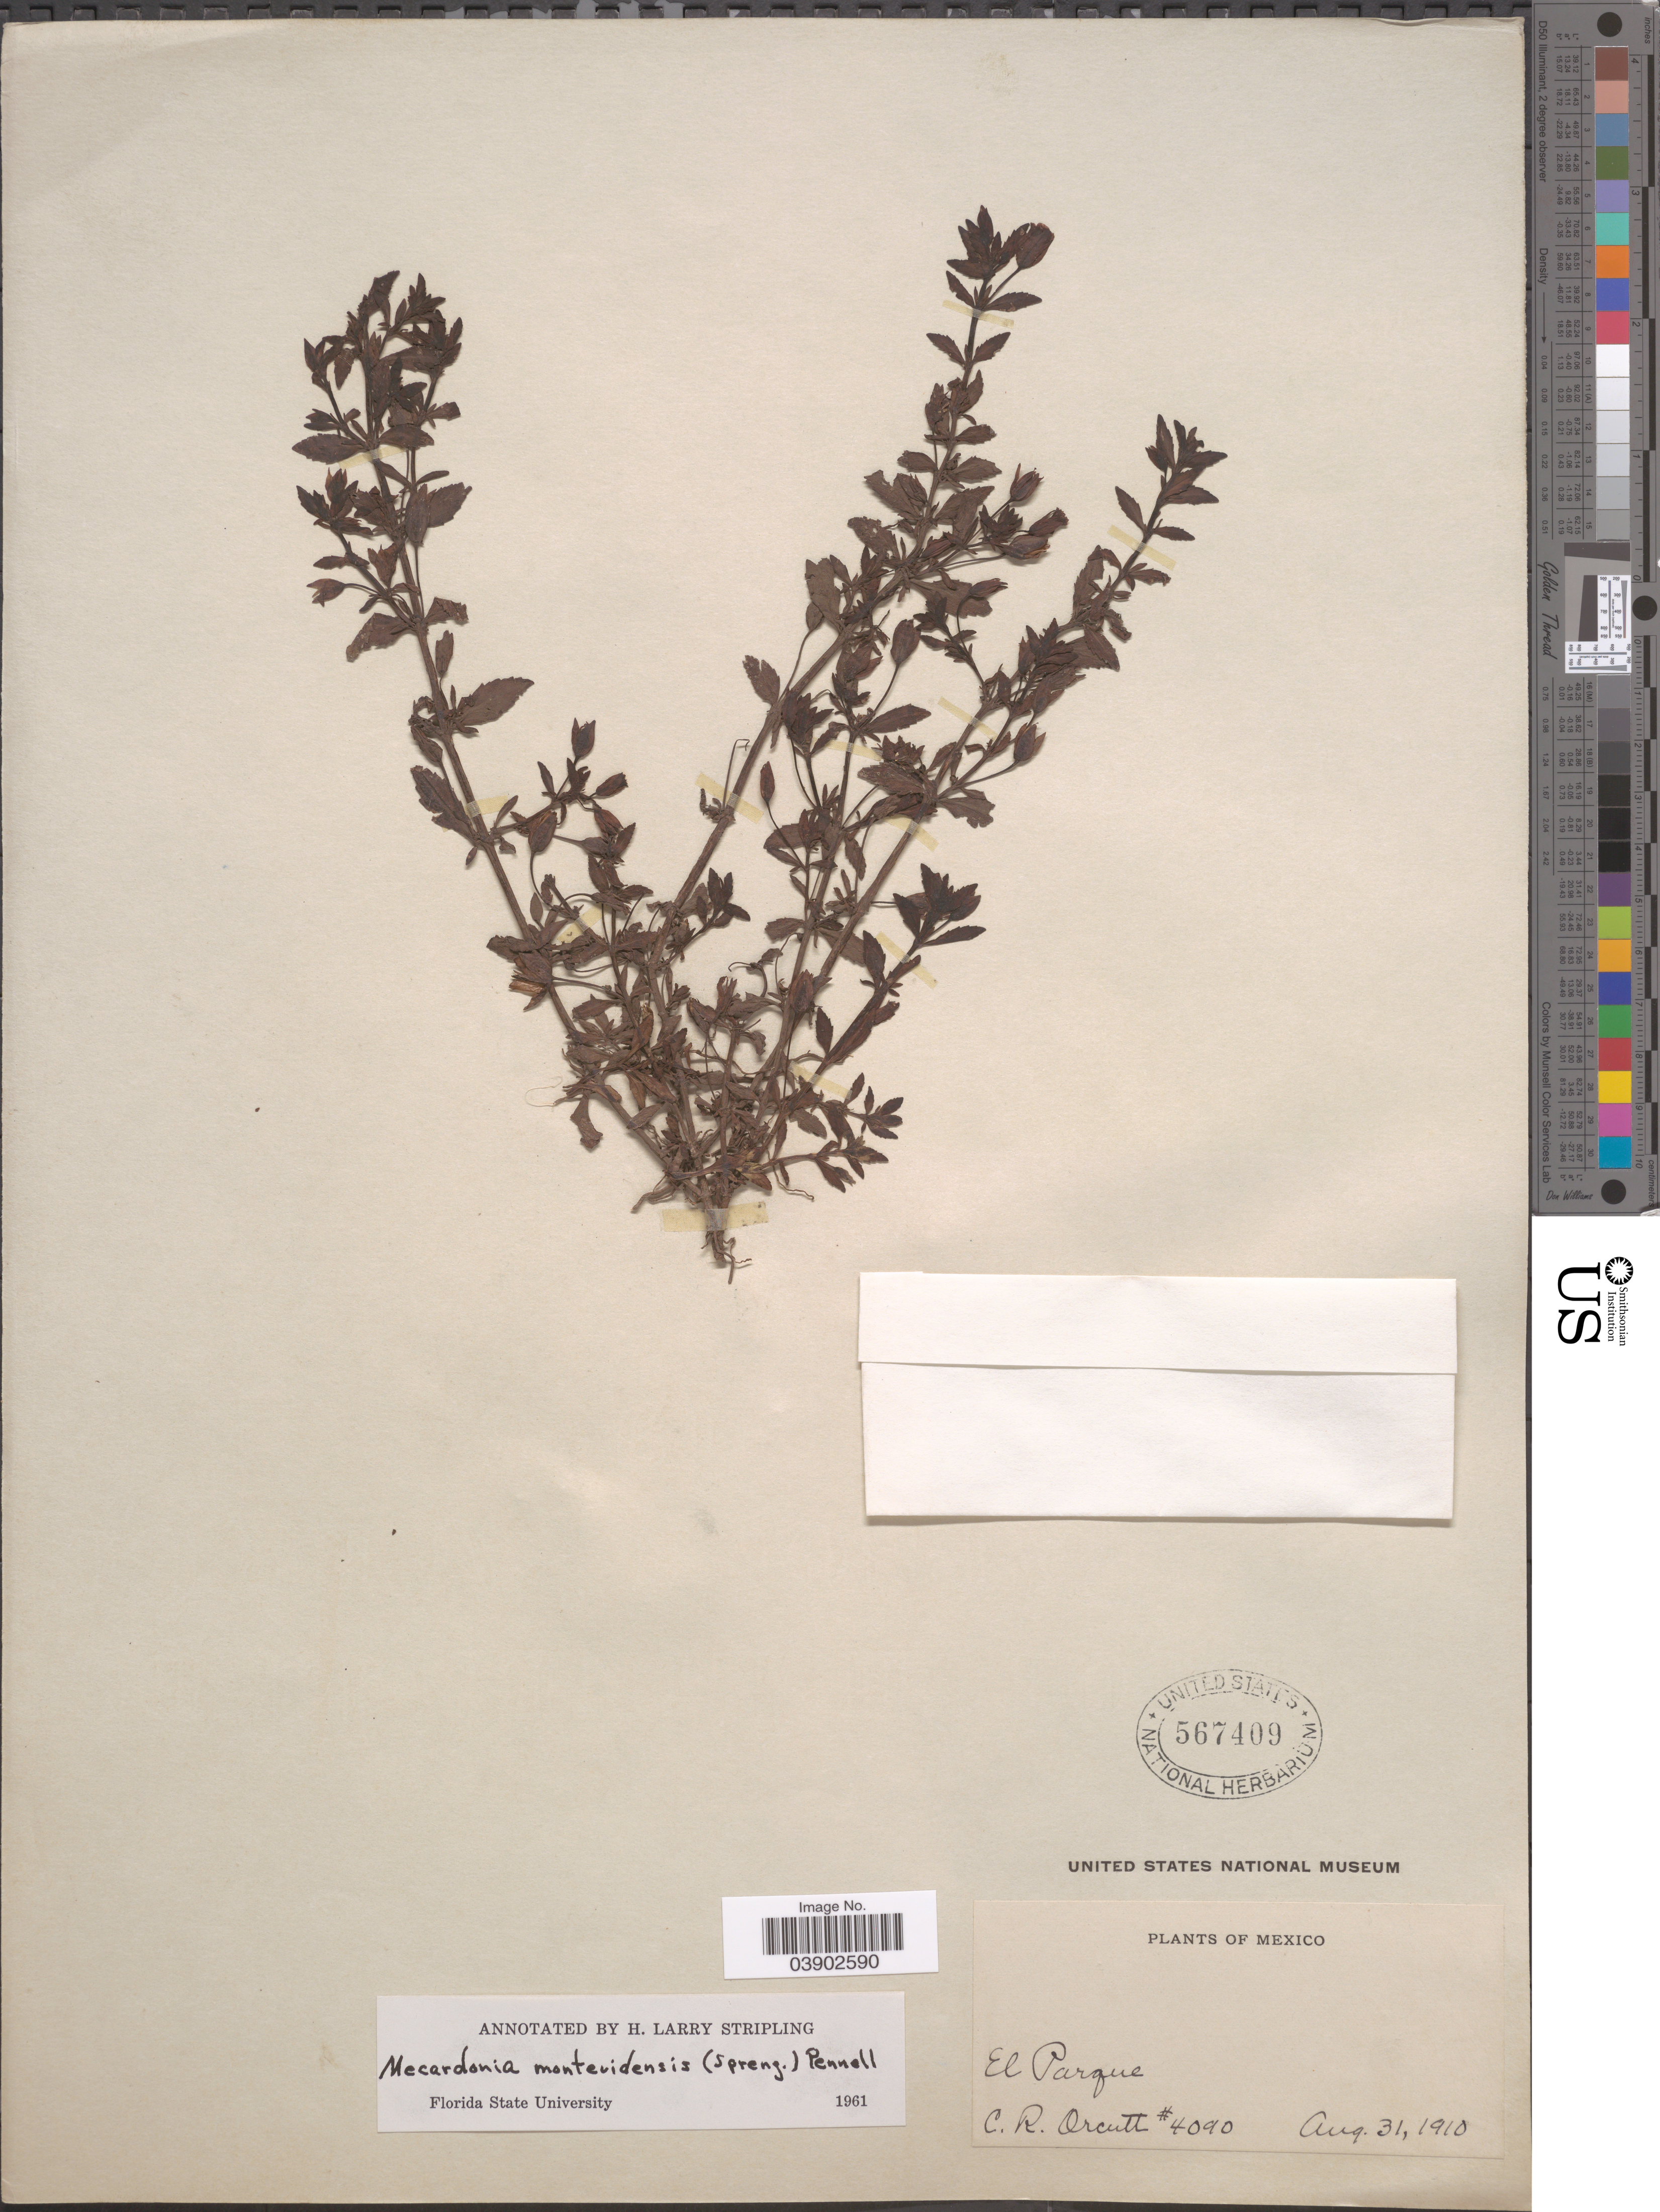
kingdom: Plantae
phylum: Tracheophyta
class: Magnoliopsida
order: Lamiales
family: Plantaginaceae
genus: Mecardonia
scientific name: Mecardonia procumbens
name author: (Mill.) Small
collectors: C. R. Orcutt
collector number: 4090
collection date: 1910-08-31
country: Mexico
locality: El Parque.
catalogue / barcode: US 567409